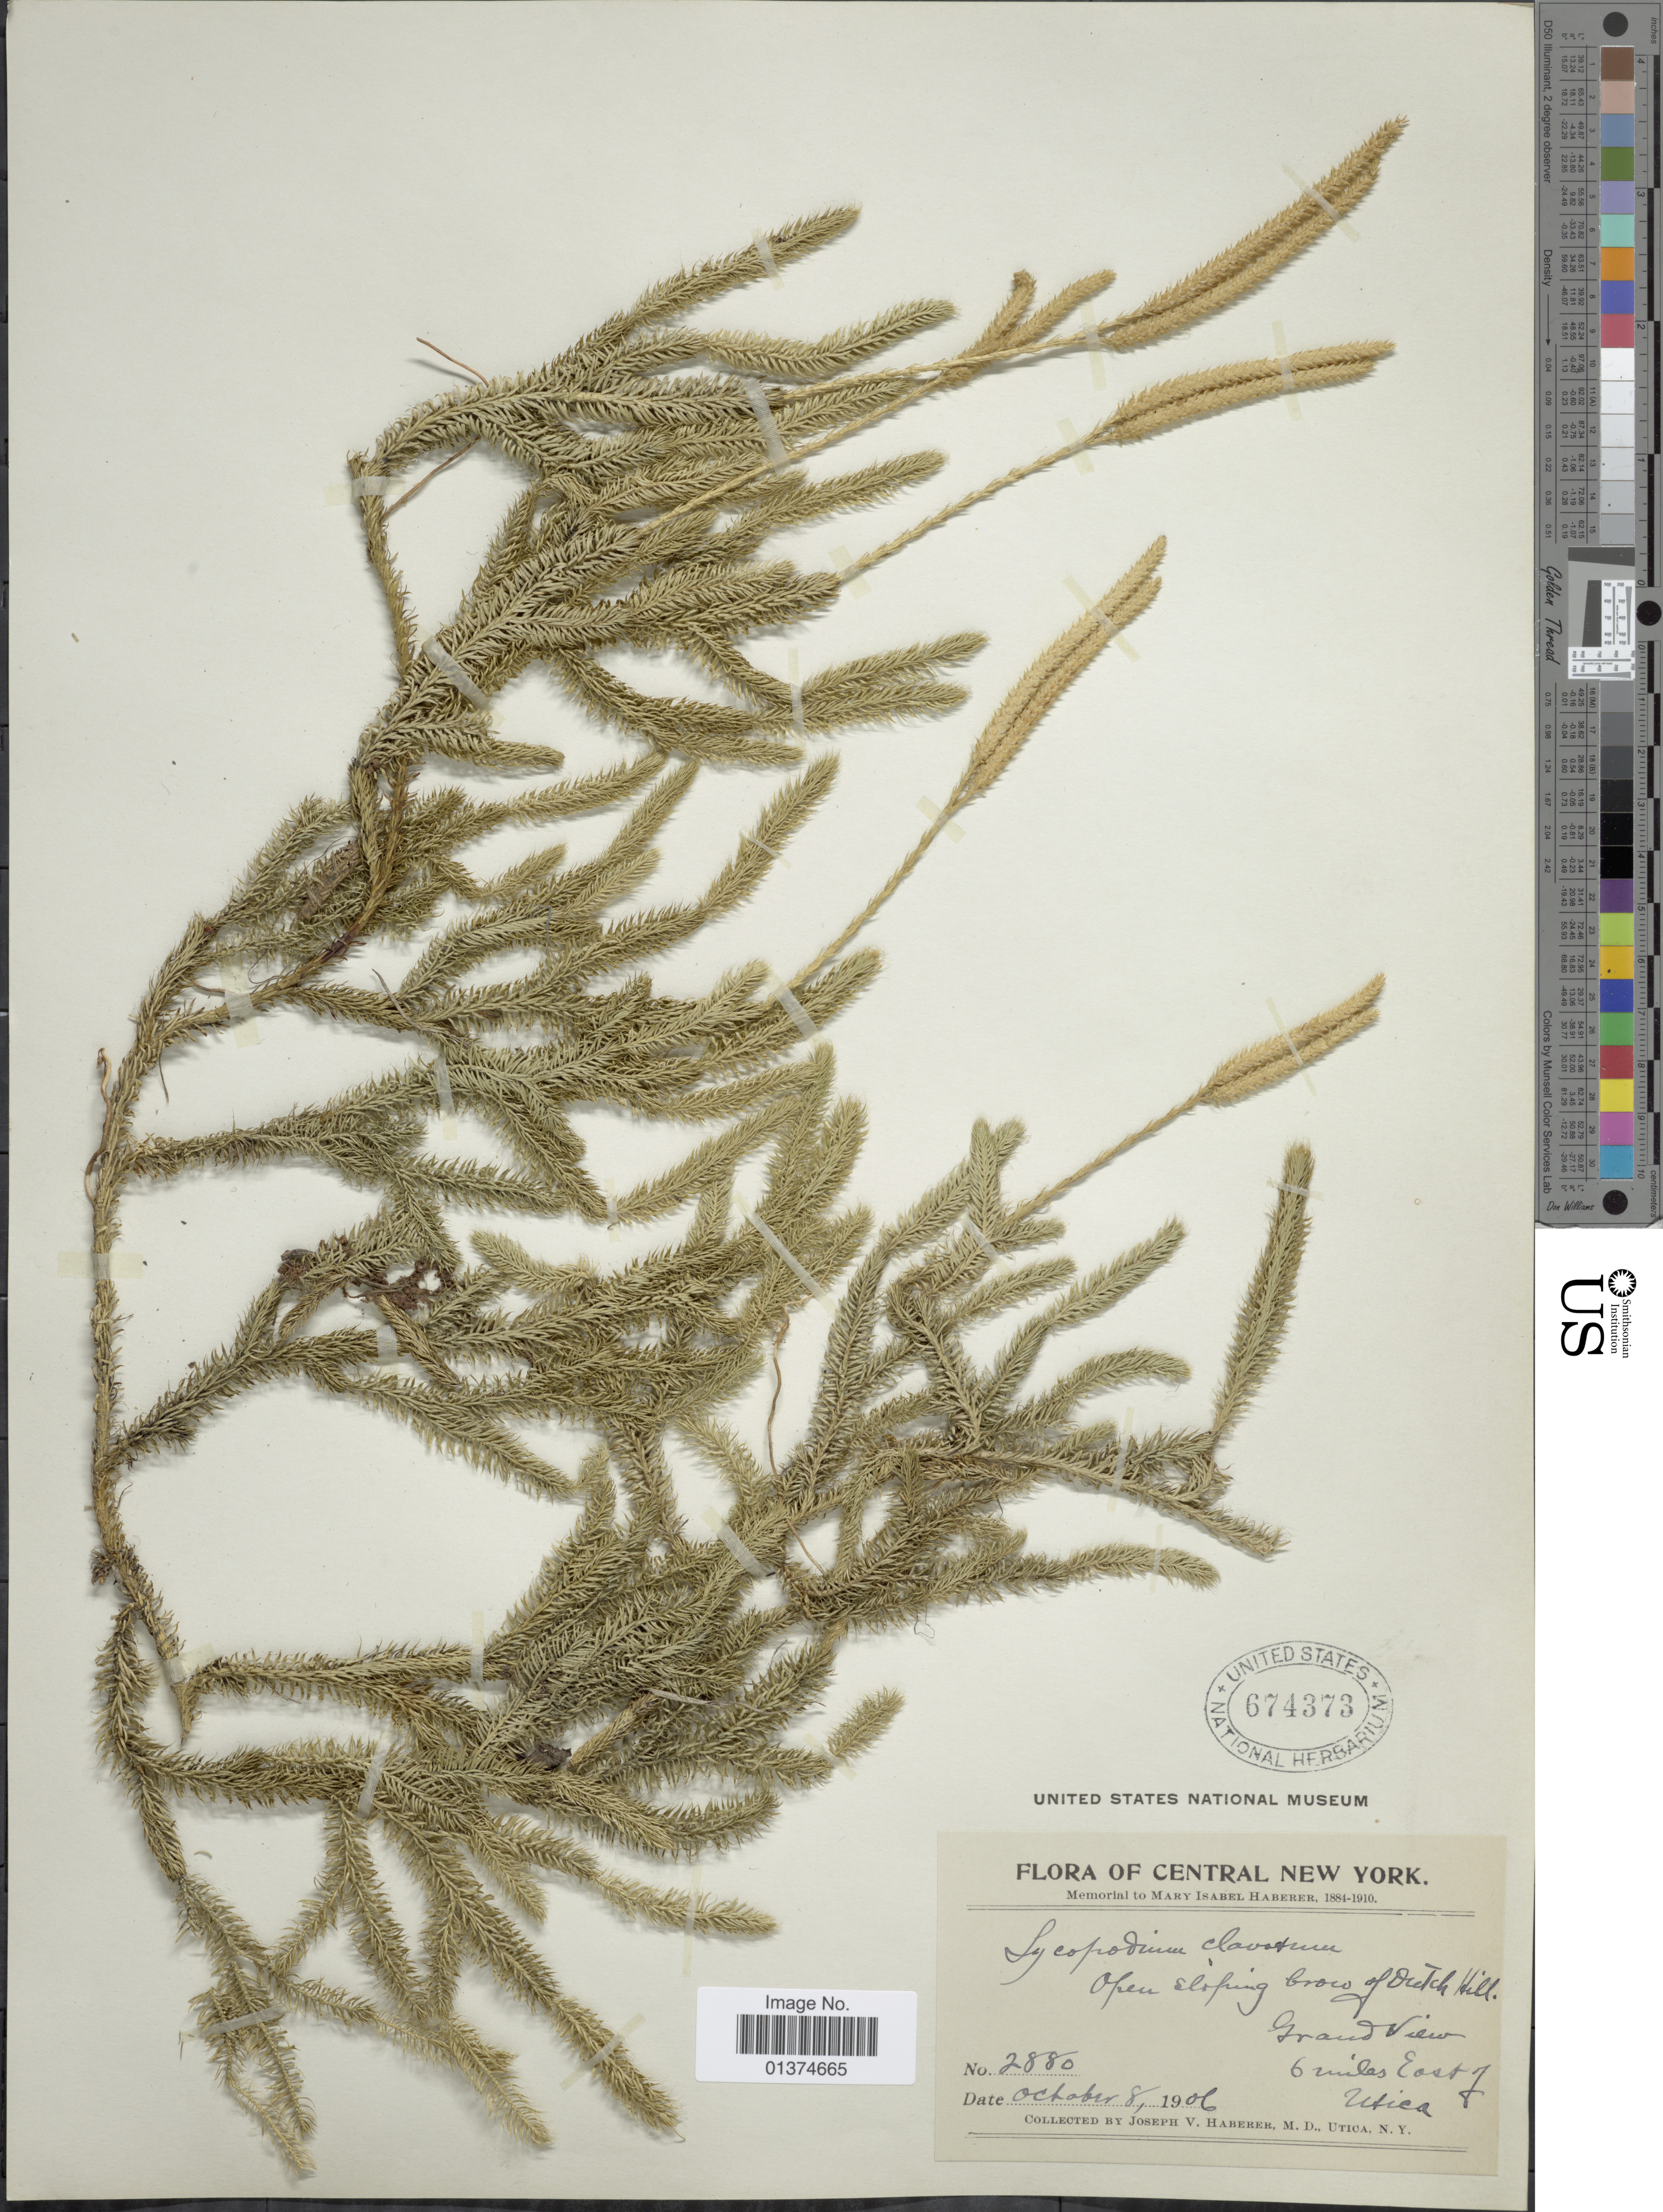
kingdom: Plantae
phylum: Tracheophyta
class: Lycopodiopsida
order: Lycopodiales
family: Lycopodiaceae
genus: Lycopodium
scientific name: Lycopodium clavatum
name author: L.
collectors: J. V. Haberer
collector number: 2880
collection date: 1912-10-08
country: United States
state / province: New York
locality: Central New York, Open sloping brow of Dutch Hill, Grand View, 6 miles East of Utica.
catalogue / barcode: US 674373